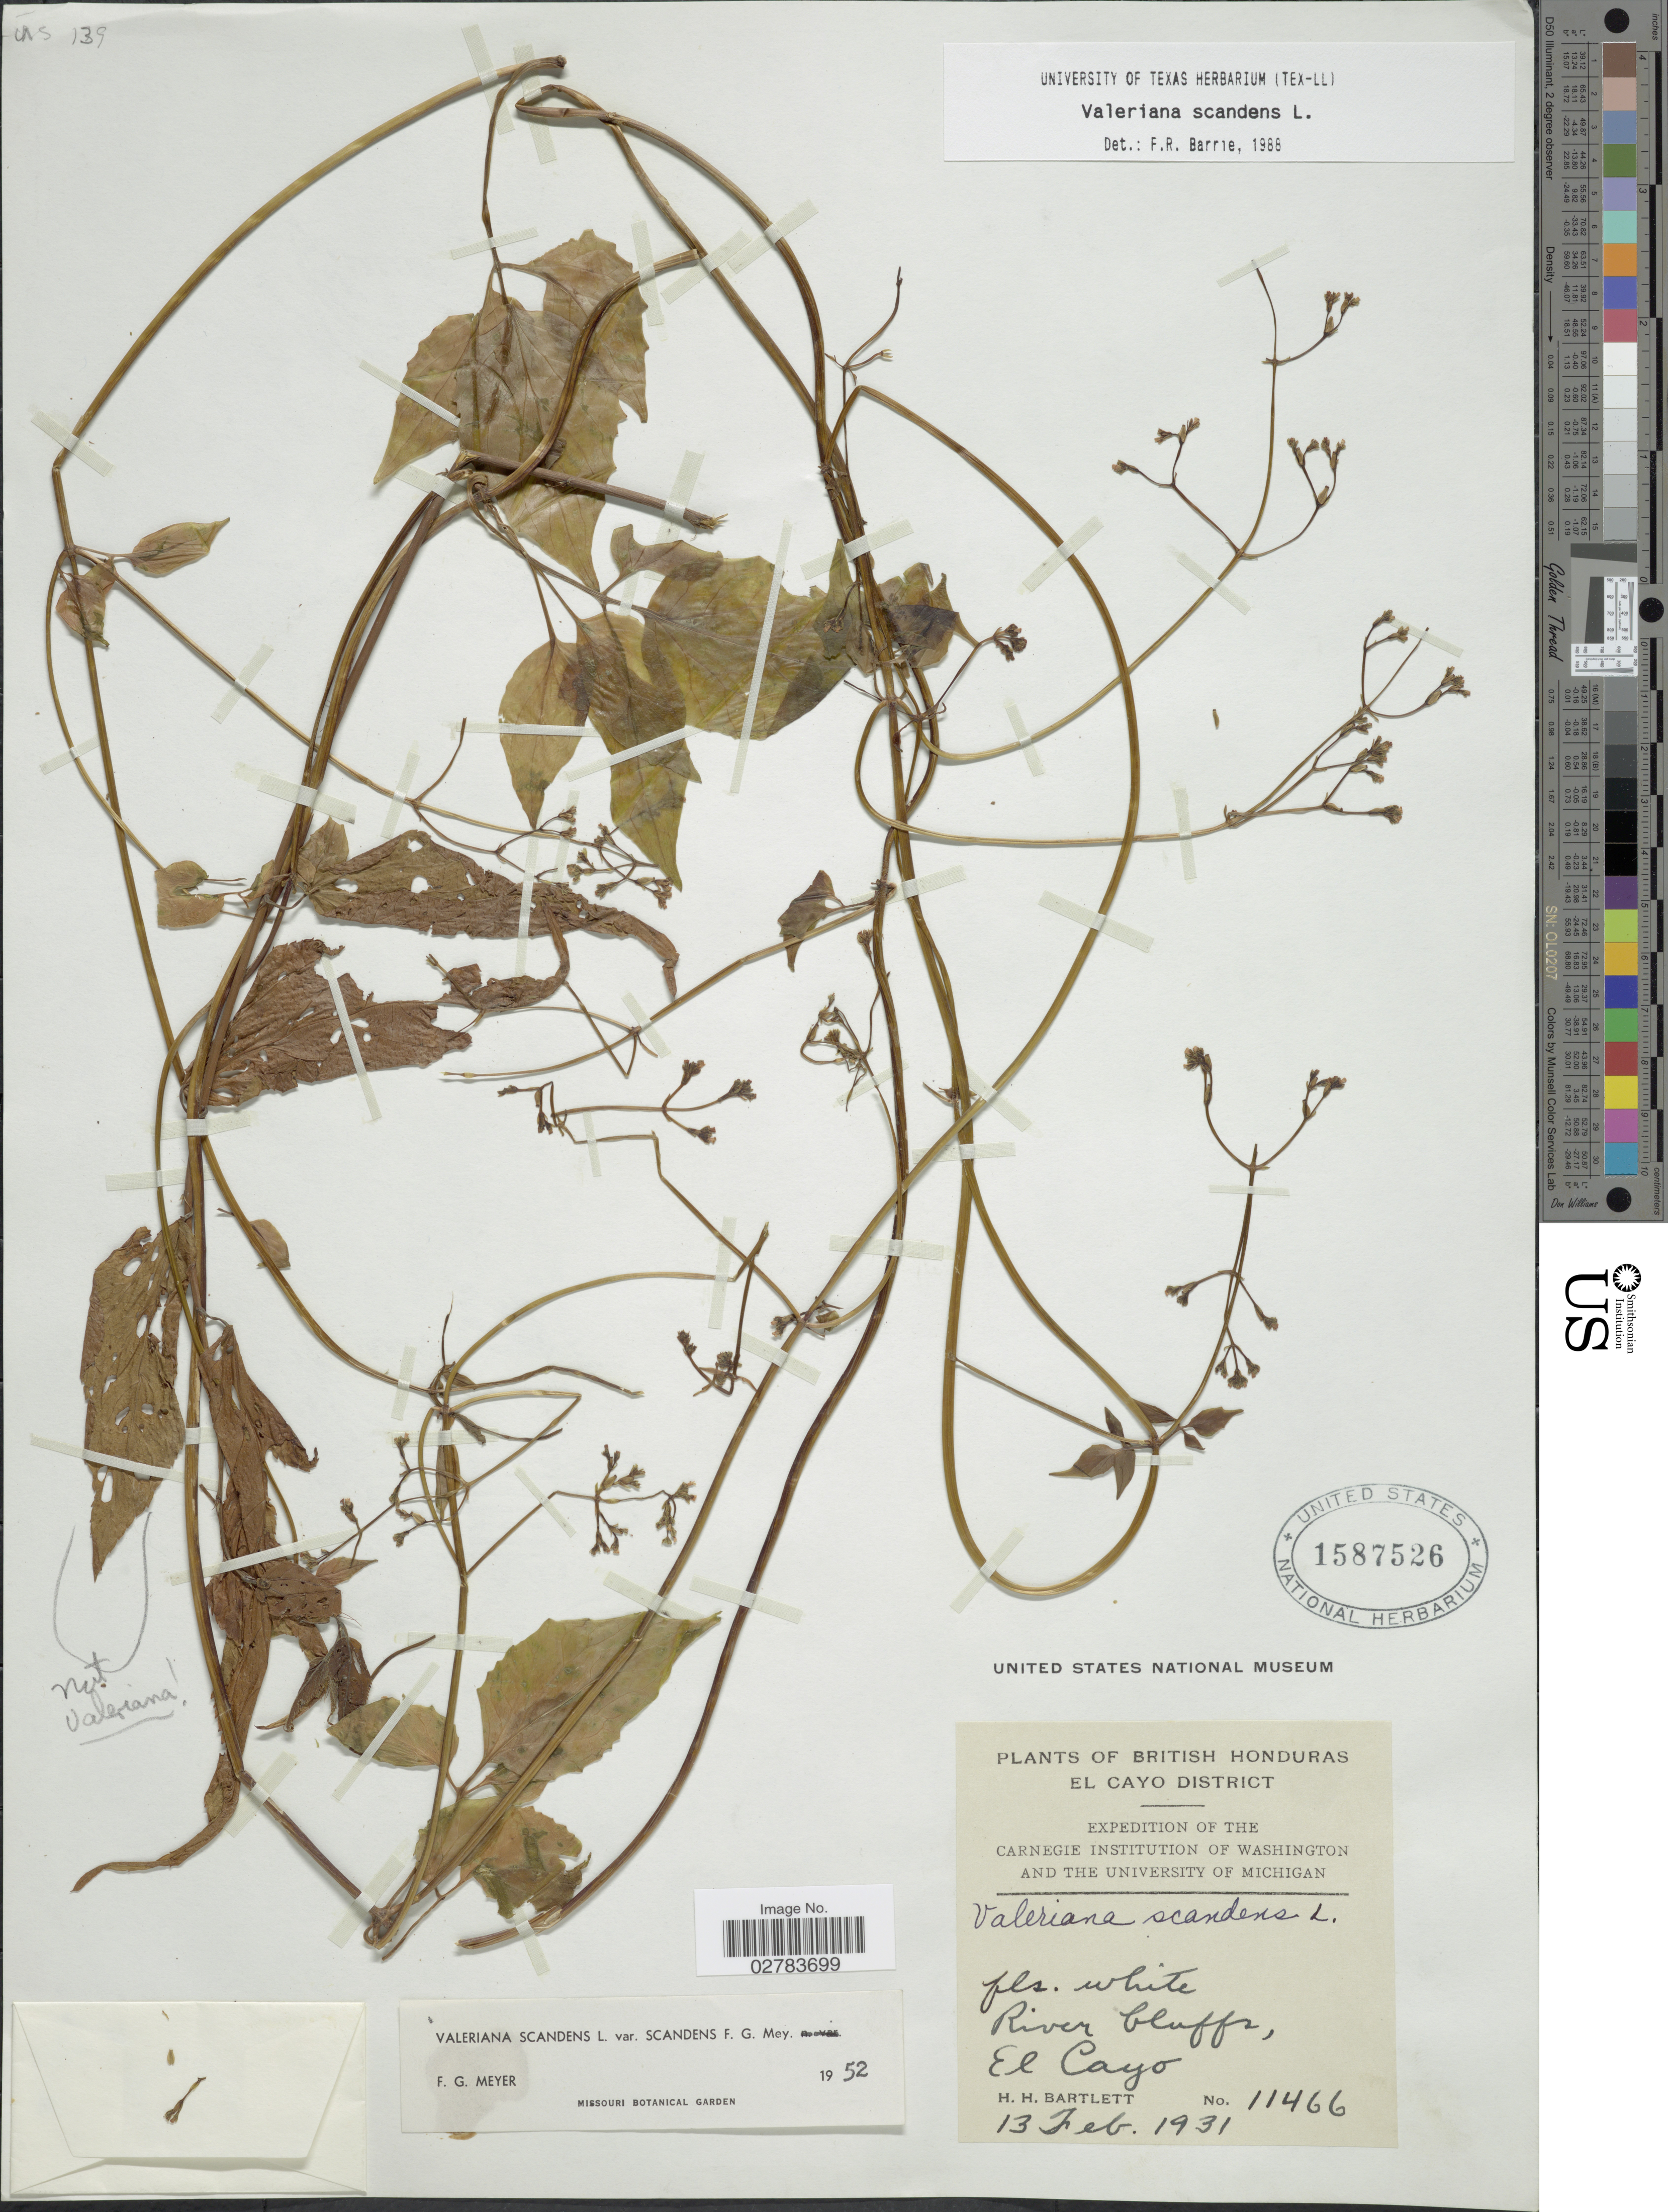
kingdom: Plantae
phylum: Tracheophyta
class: Magnoliopsida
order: Dipsacales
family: Caprifoliaceae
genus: Valeriana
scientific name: Valeriana candolleana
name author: Gardner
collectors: H. H. Bartlett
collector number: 11466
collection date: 1931-02-13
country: Belize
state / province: Cayo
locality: British Honduras. El Cayo District. River bluffs, El Cayo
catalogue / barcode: US 1587526